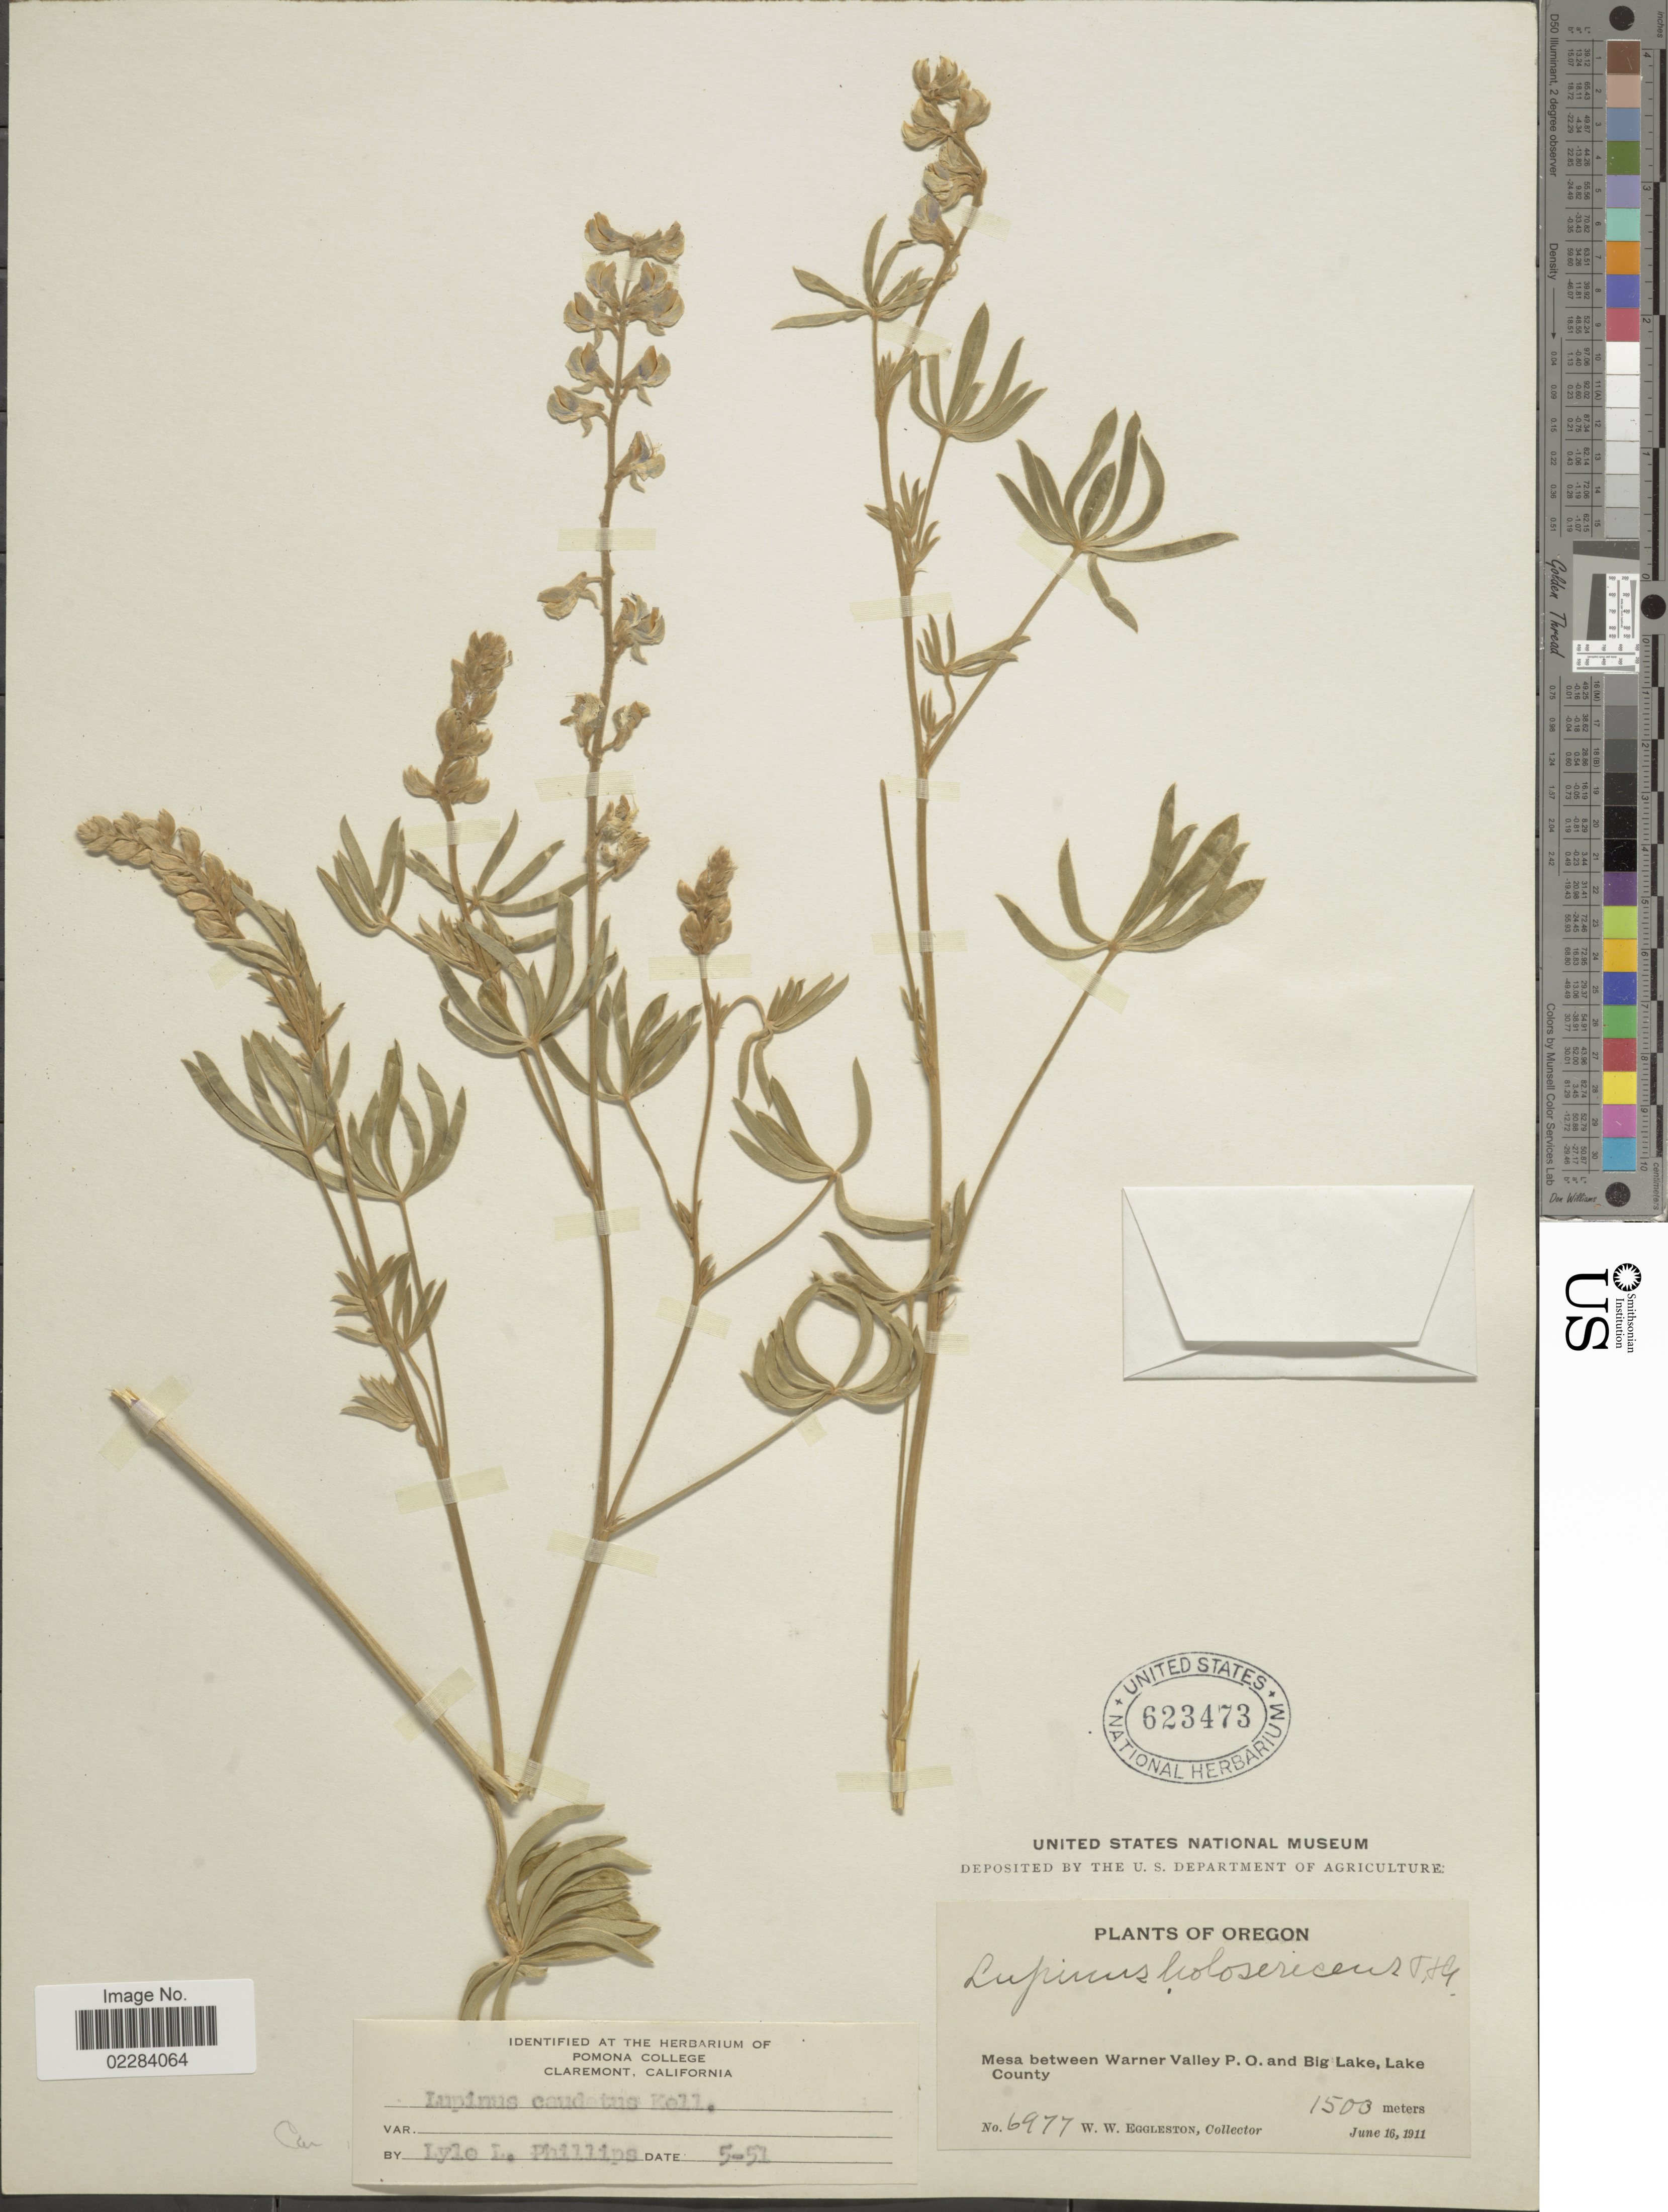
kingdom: Plantae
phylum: Tracheophyta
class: Magnoliopsida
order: Fabales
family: Fabaceae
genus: Lupinus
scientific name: Lupinus caudatus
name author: Kellogg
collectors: W. W. Eggleston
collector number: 6977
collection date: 1911-06-16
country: United States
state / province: Oregon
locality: Meas between Warner Valley P.O. and Big Lake, Lake County.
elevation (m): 1500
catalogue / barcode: US 623473